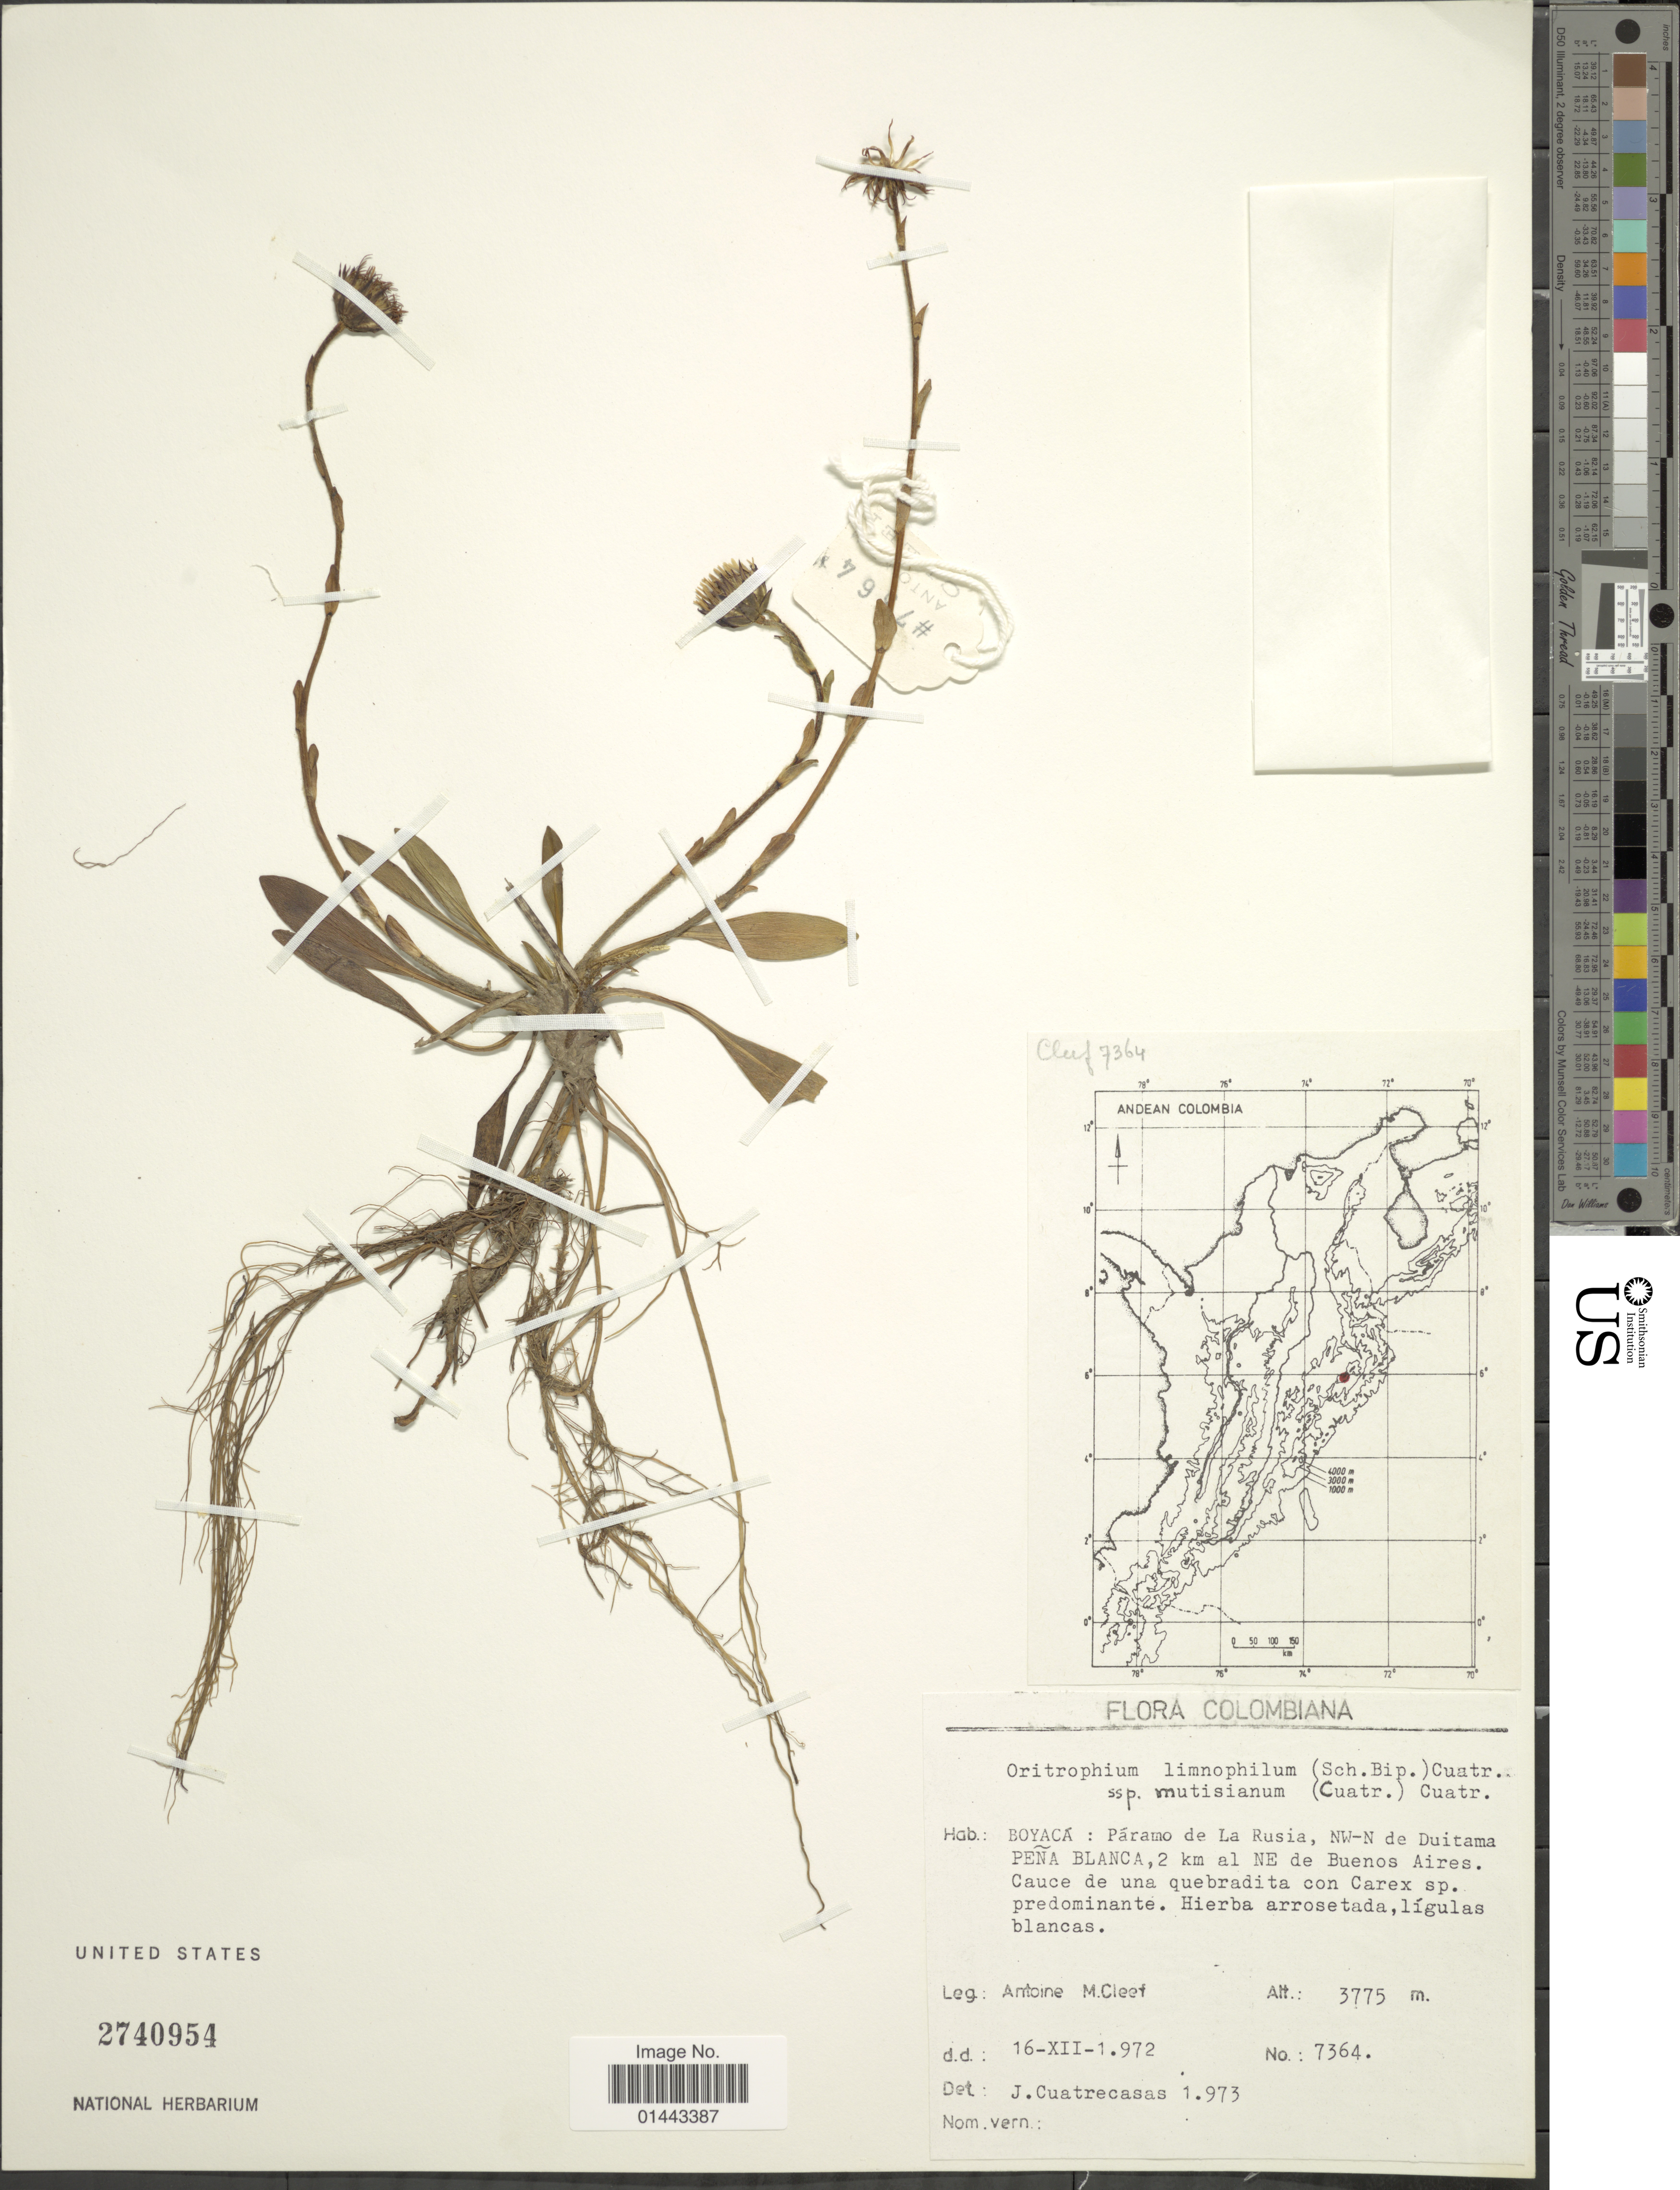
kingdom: Plantae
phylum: Tracheophyta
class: Magnoliopsida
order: Asterales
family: Asteraceae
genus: Oritrophium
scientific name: Oritrophium limnophilum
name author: (Sch. Bip.) Cuatrec.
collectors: A. M. Cleef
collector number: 7634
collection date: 1972-12-16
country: Colombia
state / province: Boyacá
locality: Paramo de La Rusia, NW-N de Duitama Peña Blanca, 2 km al NE de Buenos Aires.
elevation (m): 3775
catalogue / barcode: US 2740954